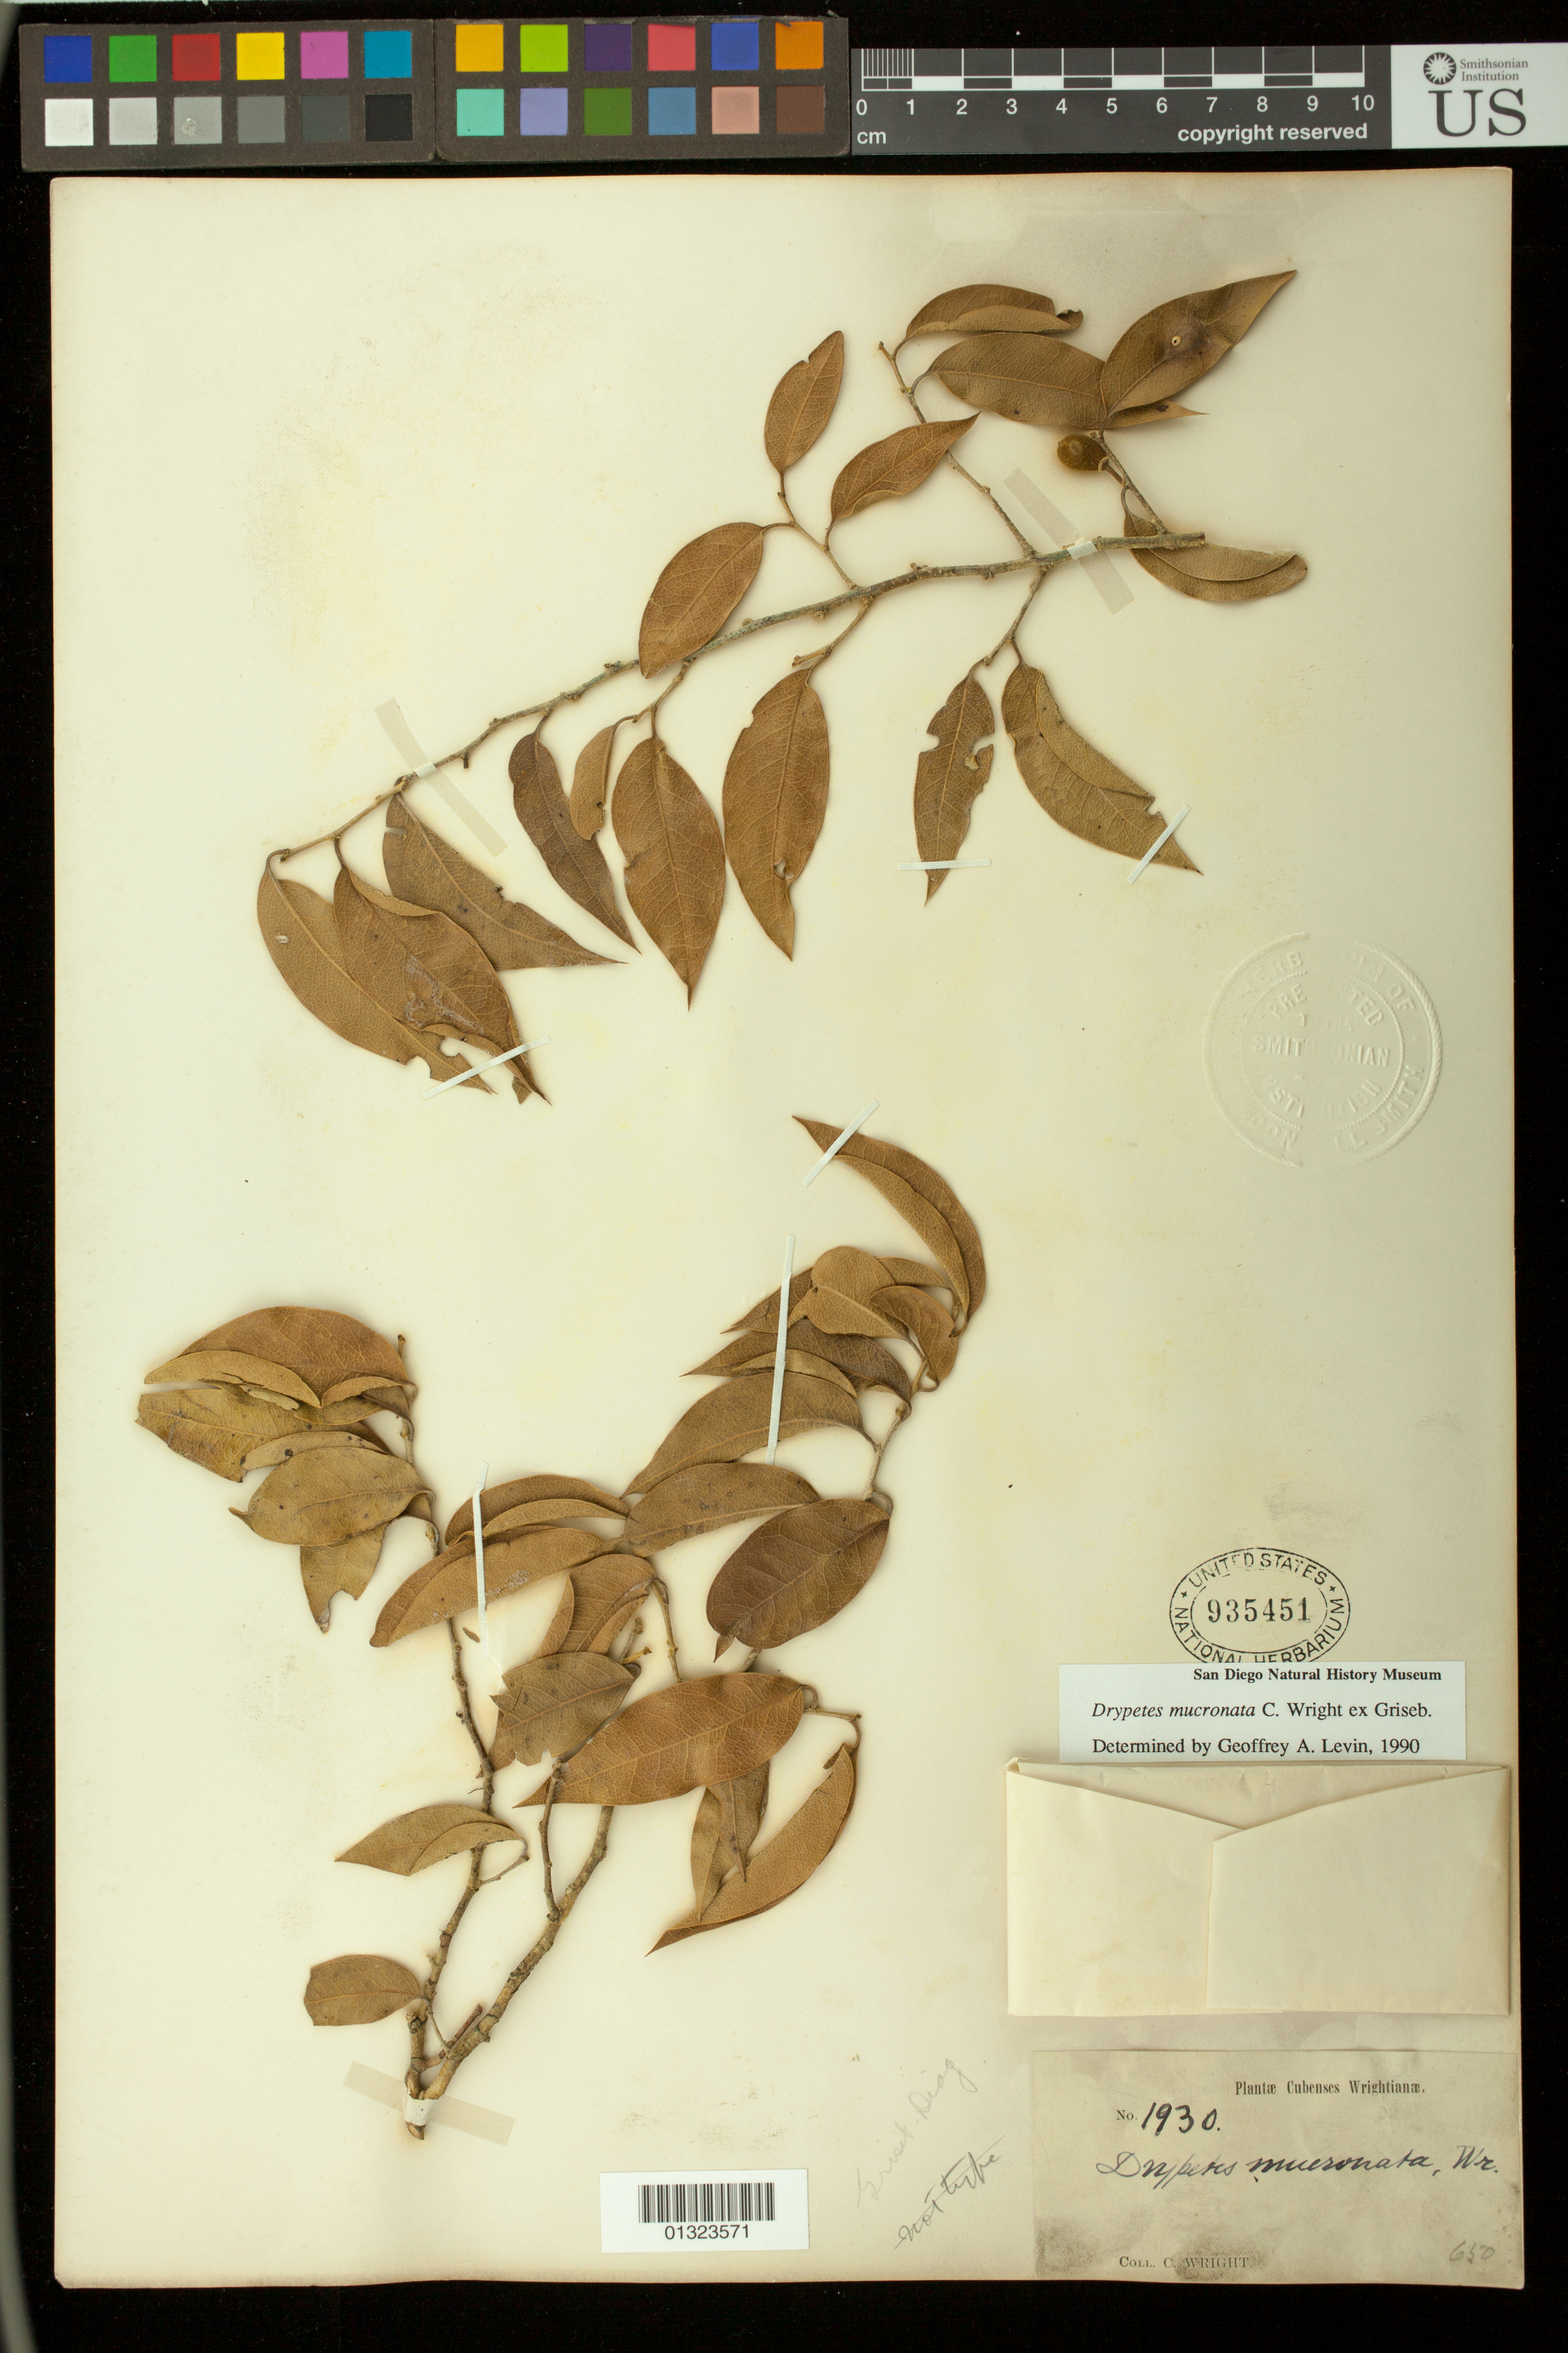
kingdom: Plantae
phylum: Tracheophyta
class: Magnoliopsida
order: Malpighiales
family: Putranjivaceae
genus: Drypetes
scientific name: Drypetes mucronata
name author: C. Wright ex Griseb.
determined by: Levin, G. A., (CAN), Canadian Museum of Nature (CANADA)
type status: Isosyntype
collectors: C. Wright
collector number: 1930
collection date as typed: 18--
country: Cuba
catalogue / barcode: US 935451